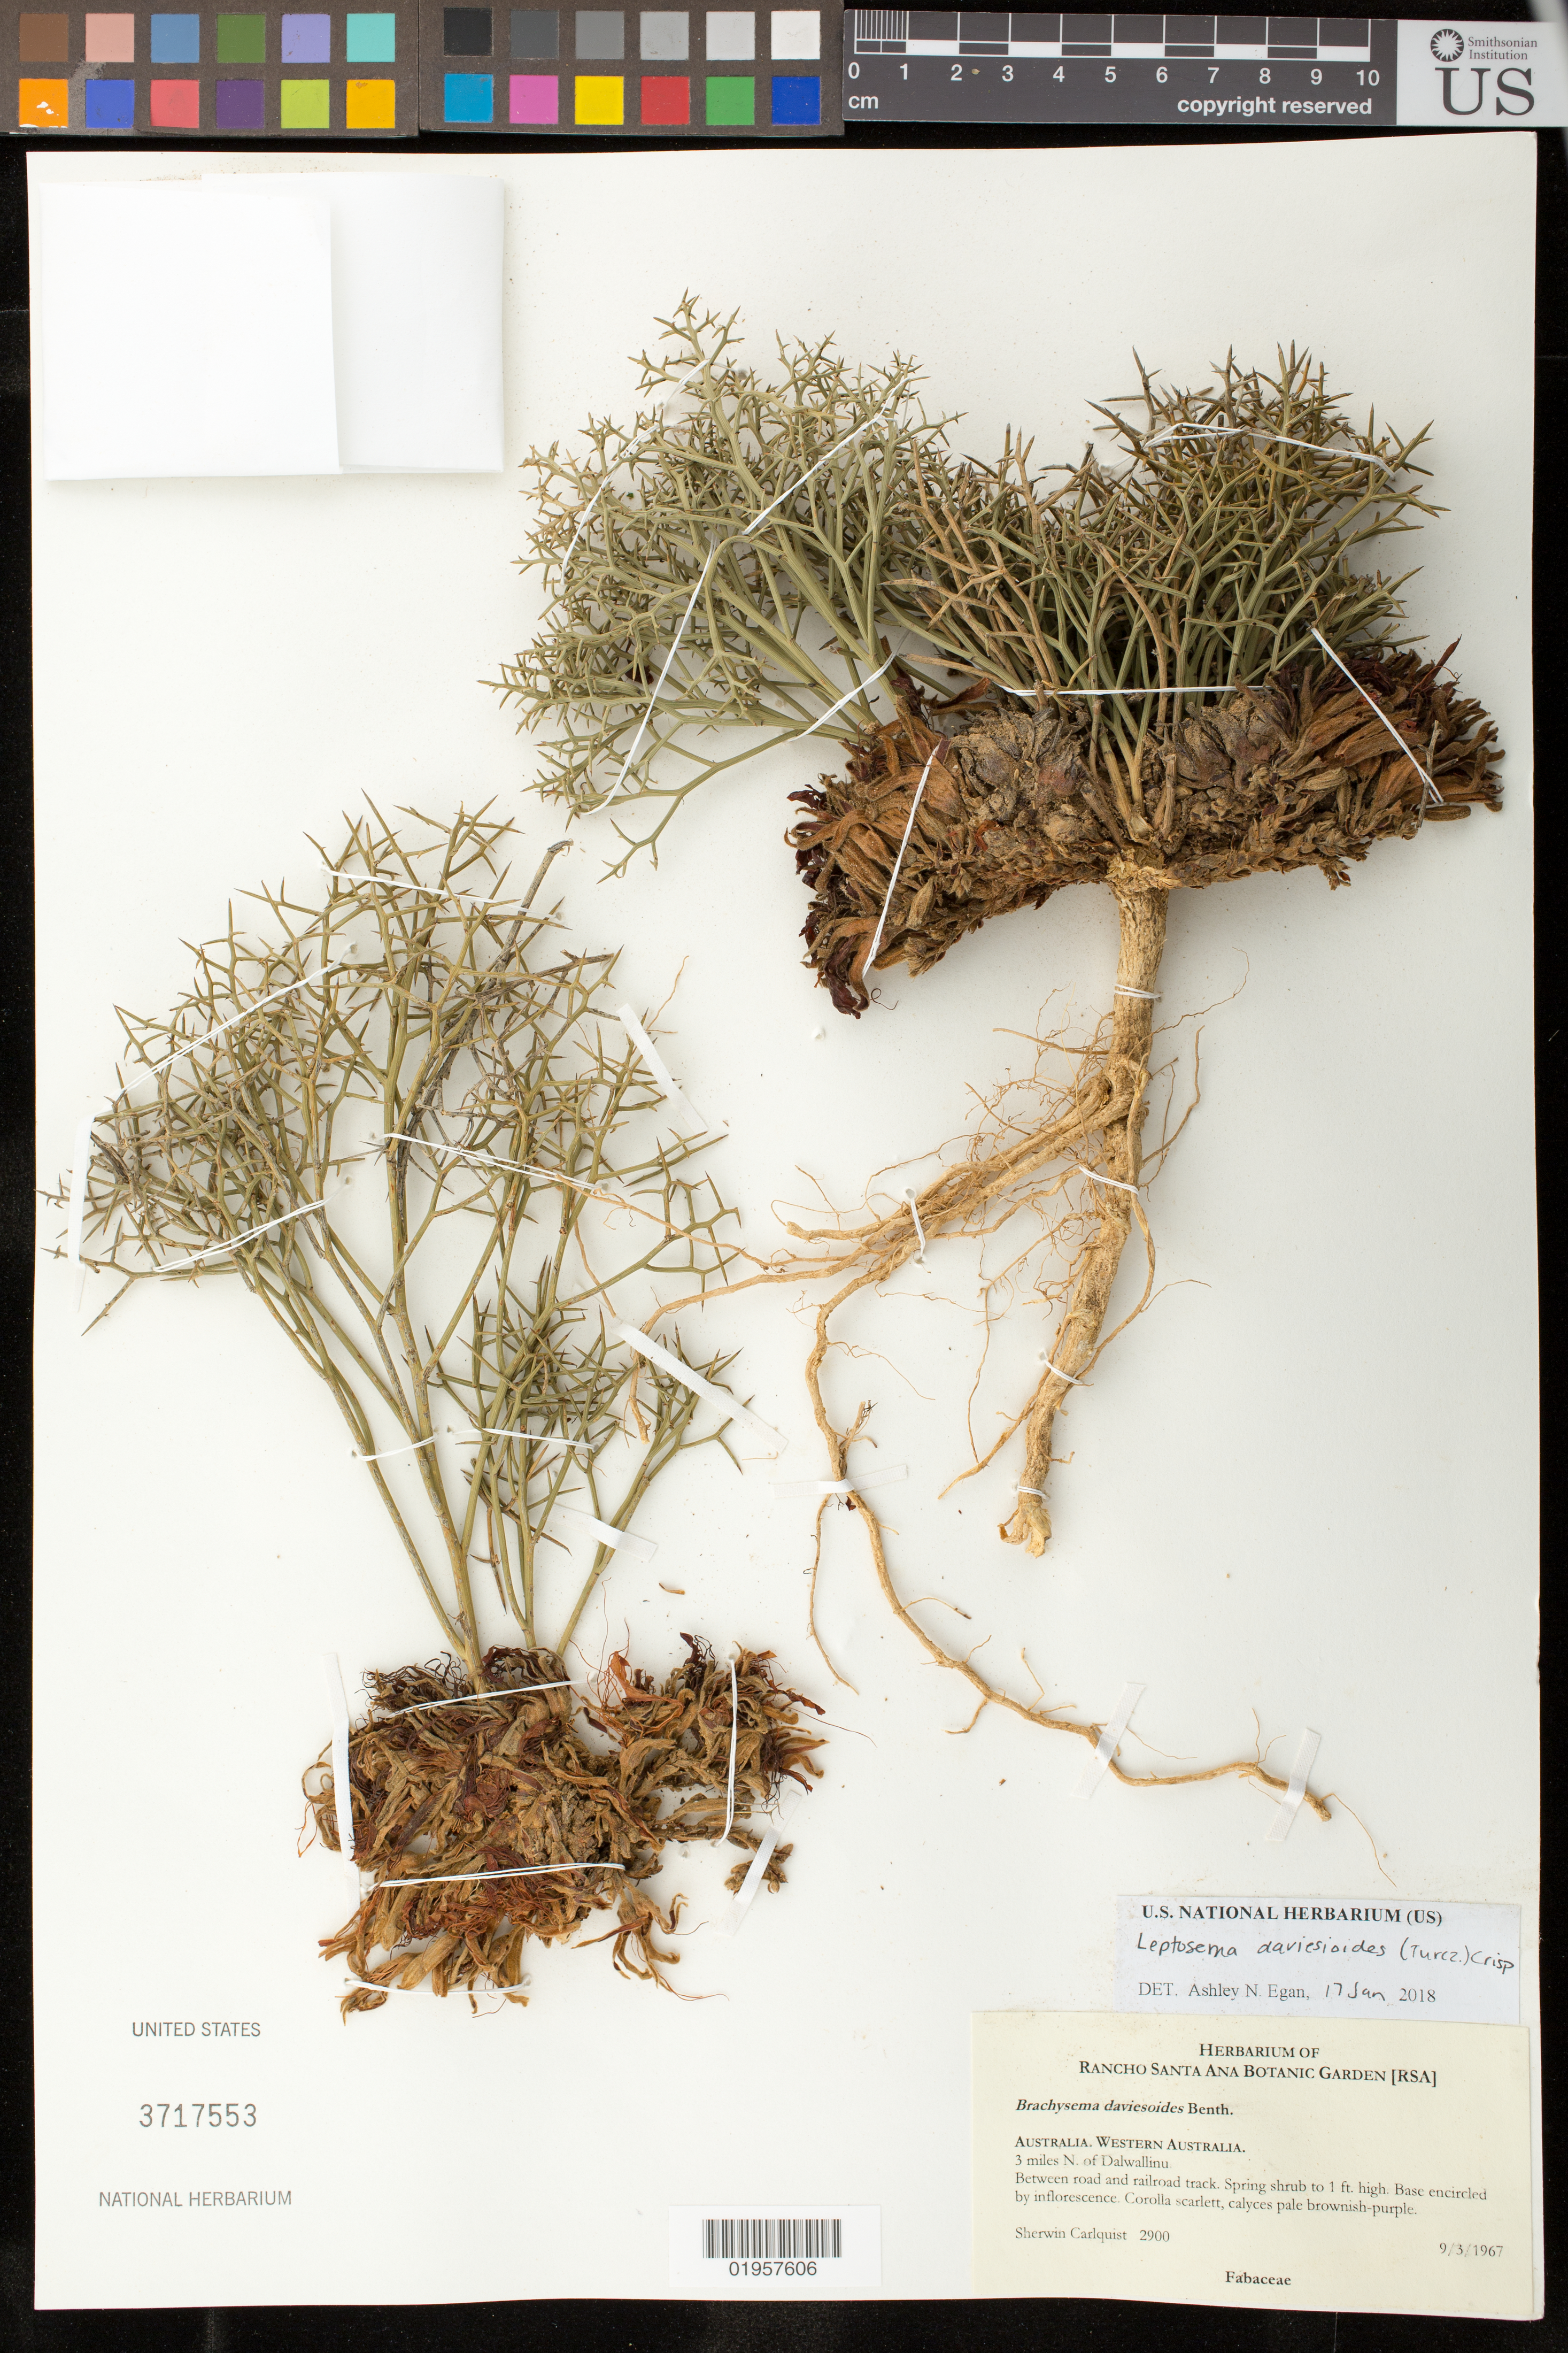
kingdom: Plantae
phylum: Tracheophyta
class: Magnoliopsida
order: Fabales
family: Fabaceae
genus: Leptosema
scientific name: Leptosema daviesioides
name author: (Turcz.) Benth.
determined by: Egan, Ashley N., (US), Smithsonian Institution - National Museum of Natural History (UNITED STATES)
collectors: S. Carlquist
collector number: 2900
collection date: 1967-09-03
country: Australia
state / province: Western Australia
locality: Dalwallinu, 3 miles N; between road and railroad track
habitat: Between road and railroad track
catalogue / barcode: US 3717553